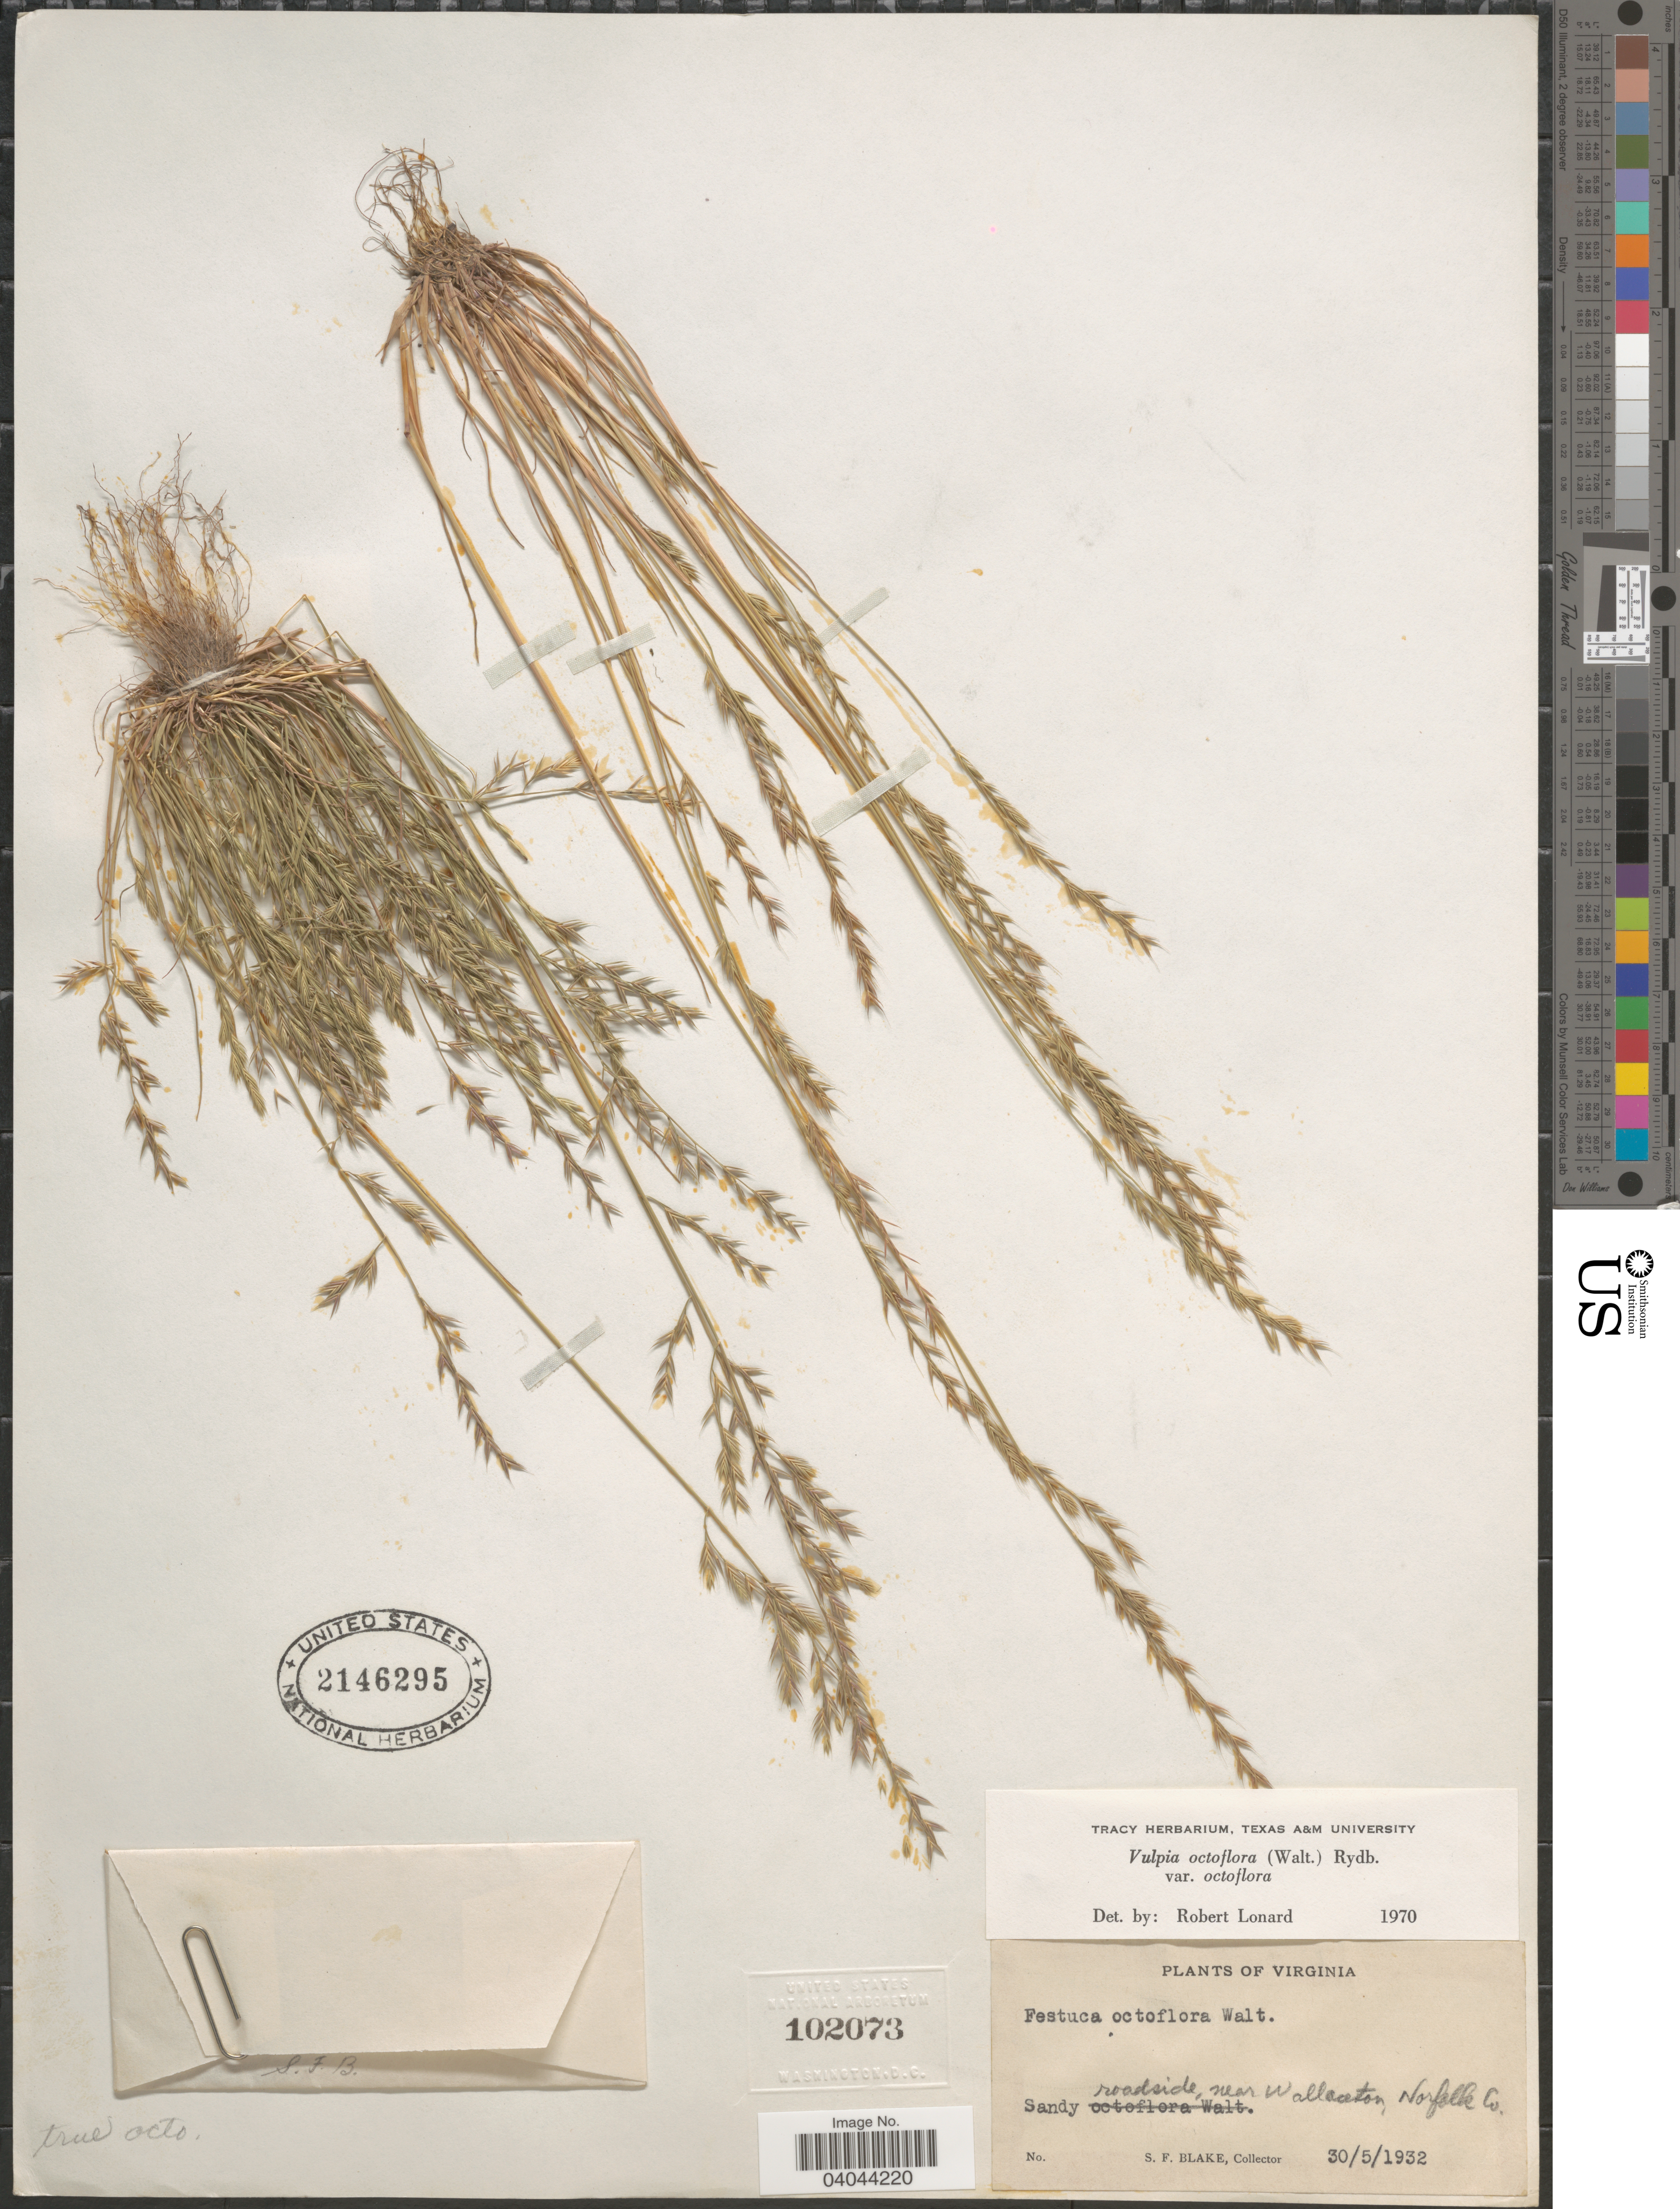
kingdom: Plantae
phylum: Tracheophyta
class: Liliopsida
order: Poales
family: Poaceae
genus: Festuca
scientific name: Festuca octoflora var. octoflora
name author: Walter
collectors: S. Blake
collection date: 1932-05-30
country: United States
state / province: Virginia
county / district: Rappahannock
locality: Near Wallaceton, Norfolk Co.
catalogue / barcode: US 2146295